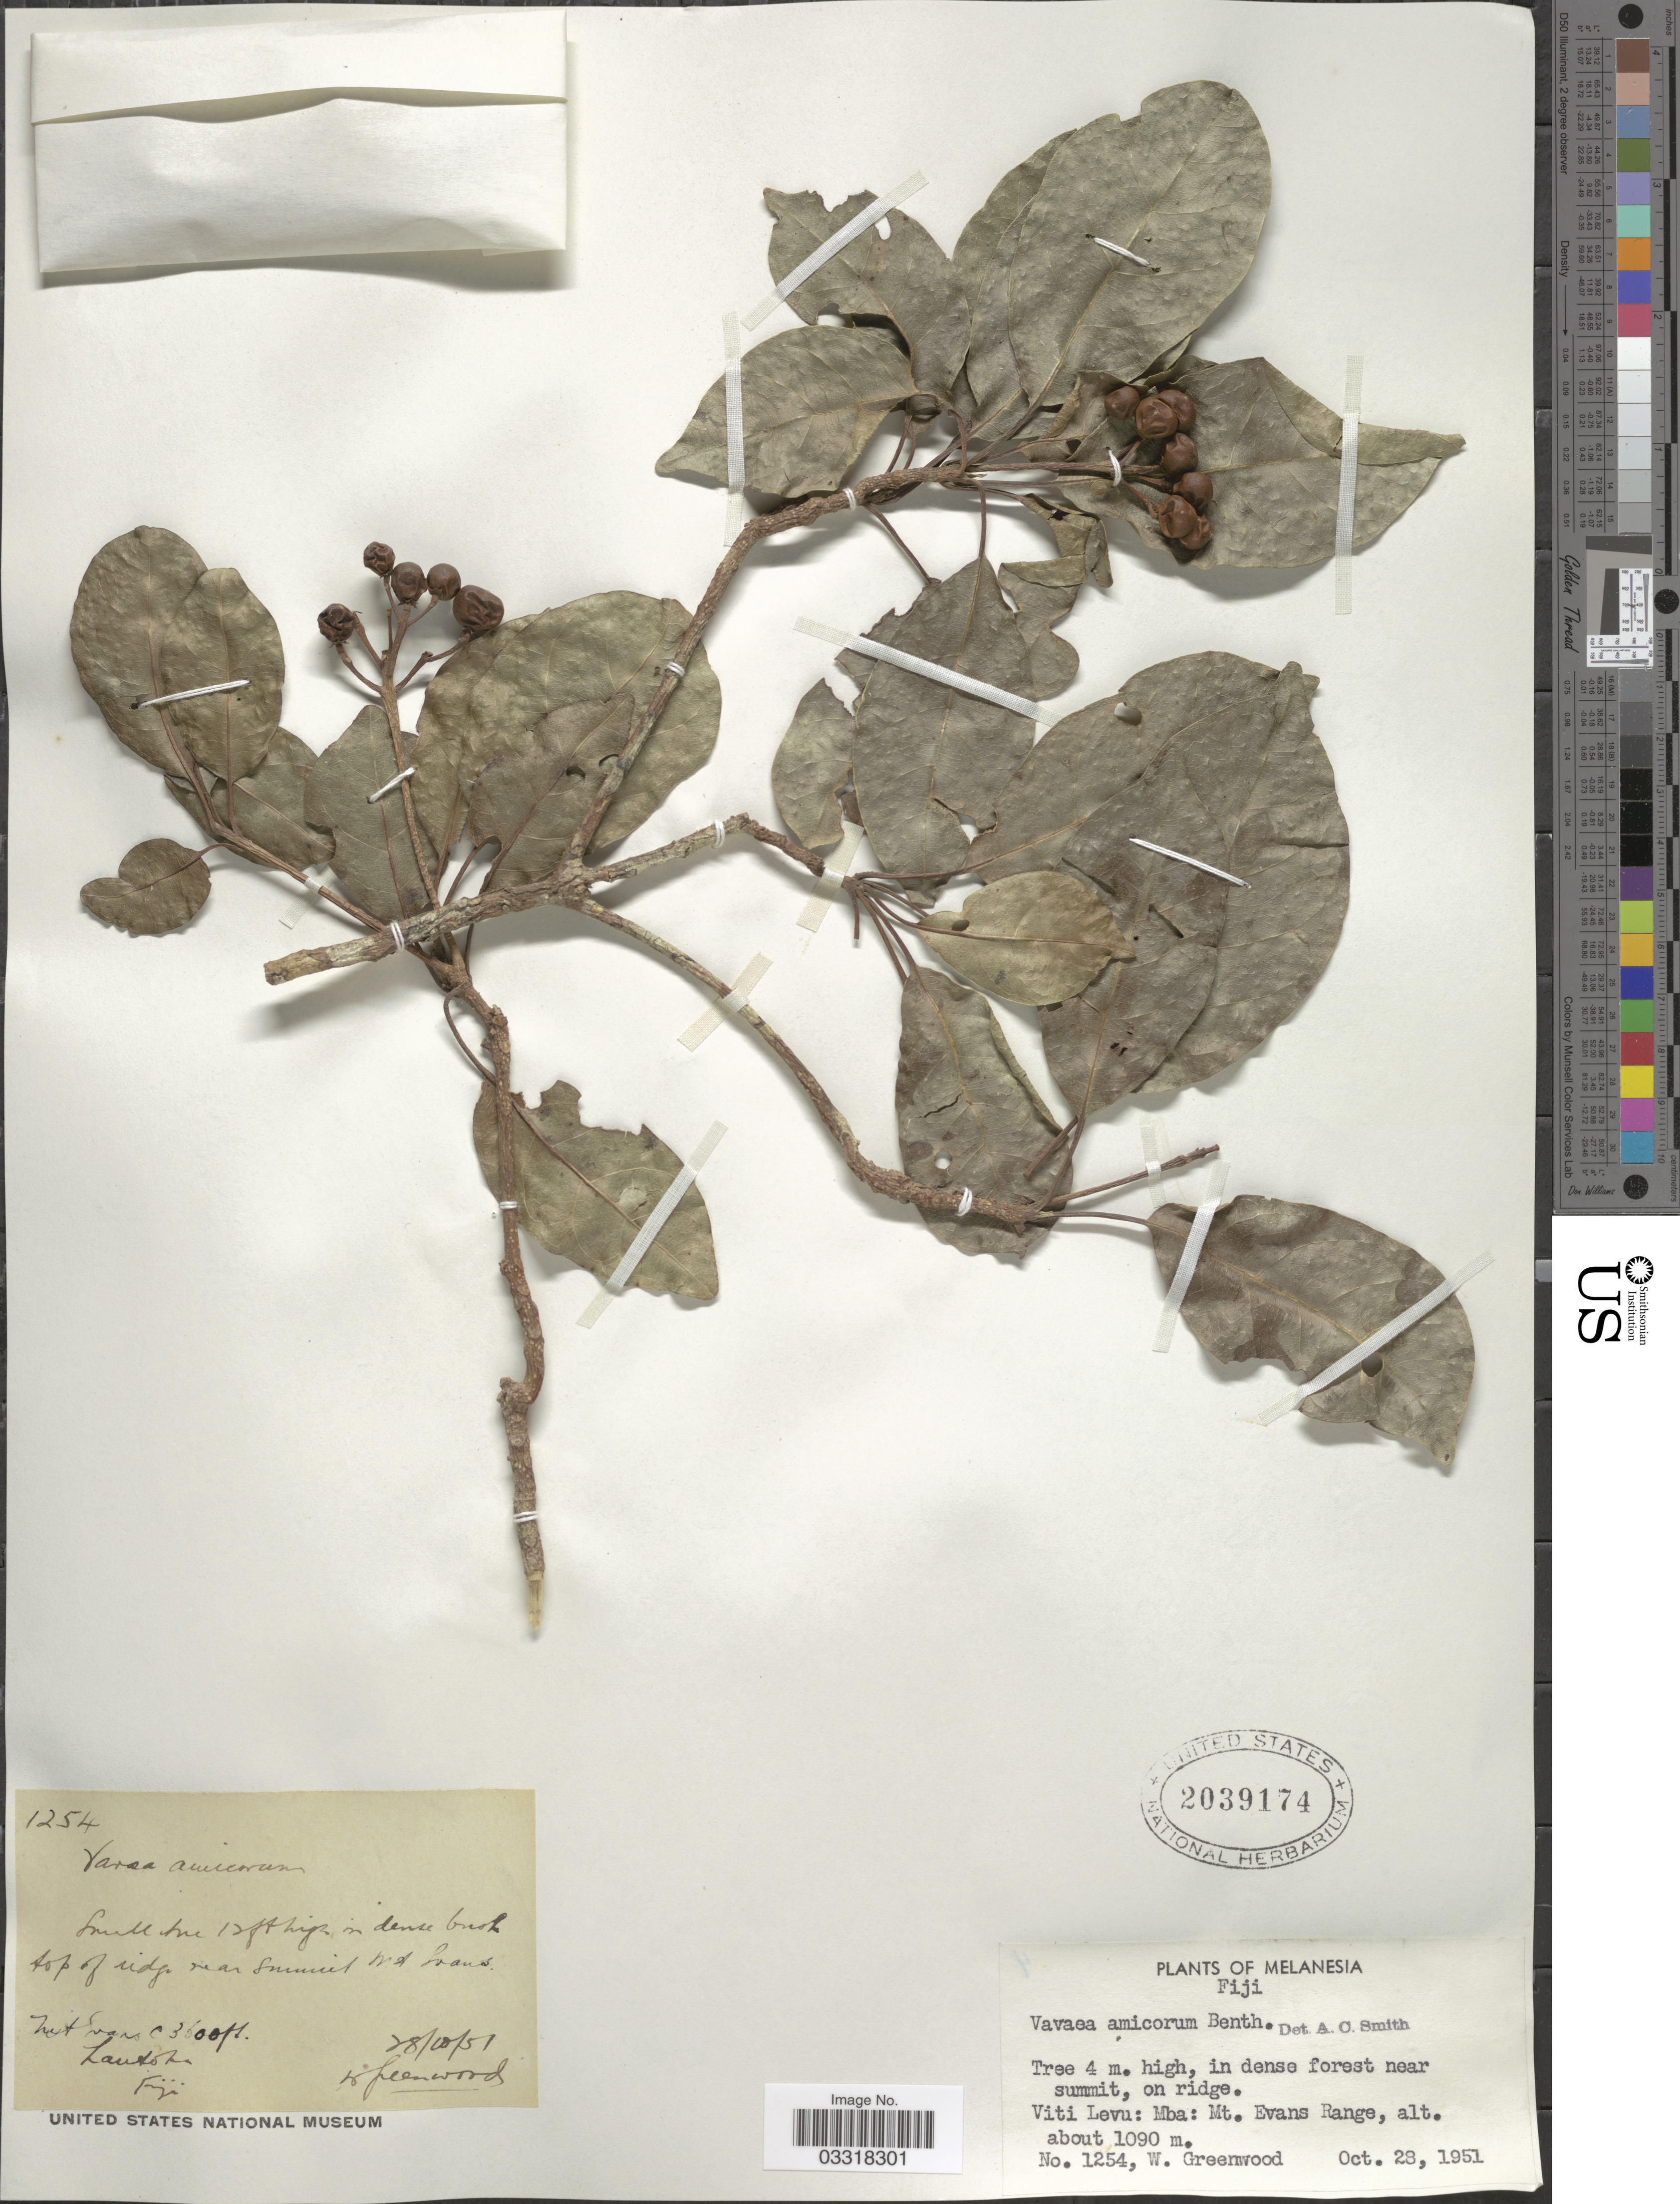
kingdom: Plantae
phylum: Tracheophyta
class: Magnoliopsida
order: Sapindales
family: Meliaceae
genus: Vavaea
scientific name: Vavaea amicorum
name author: Benth.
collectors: W. Greenwood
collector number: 1254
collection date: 1951-10-28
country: Fiji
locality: Melanesia. Viti Levu: Mba: Mt. Evans Range. Lautoka.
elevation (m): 1090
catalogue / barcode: US 2039174